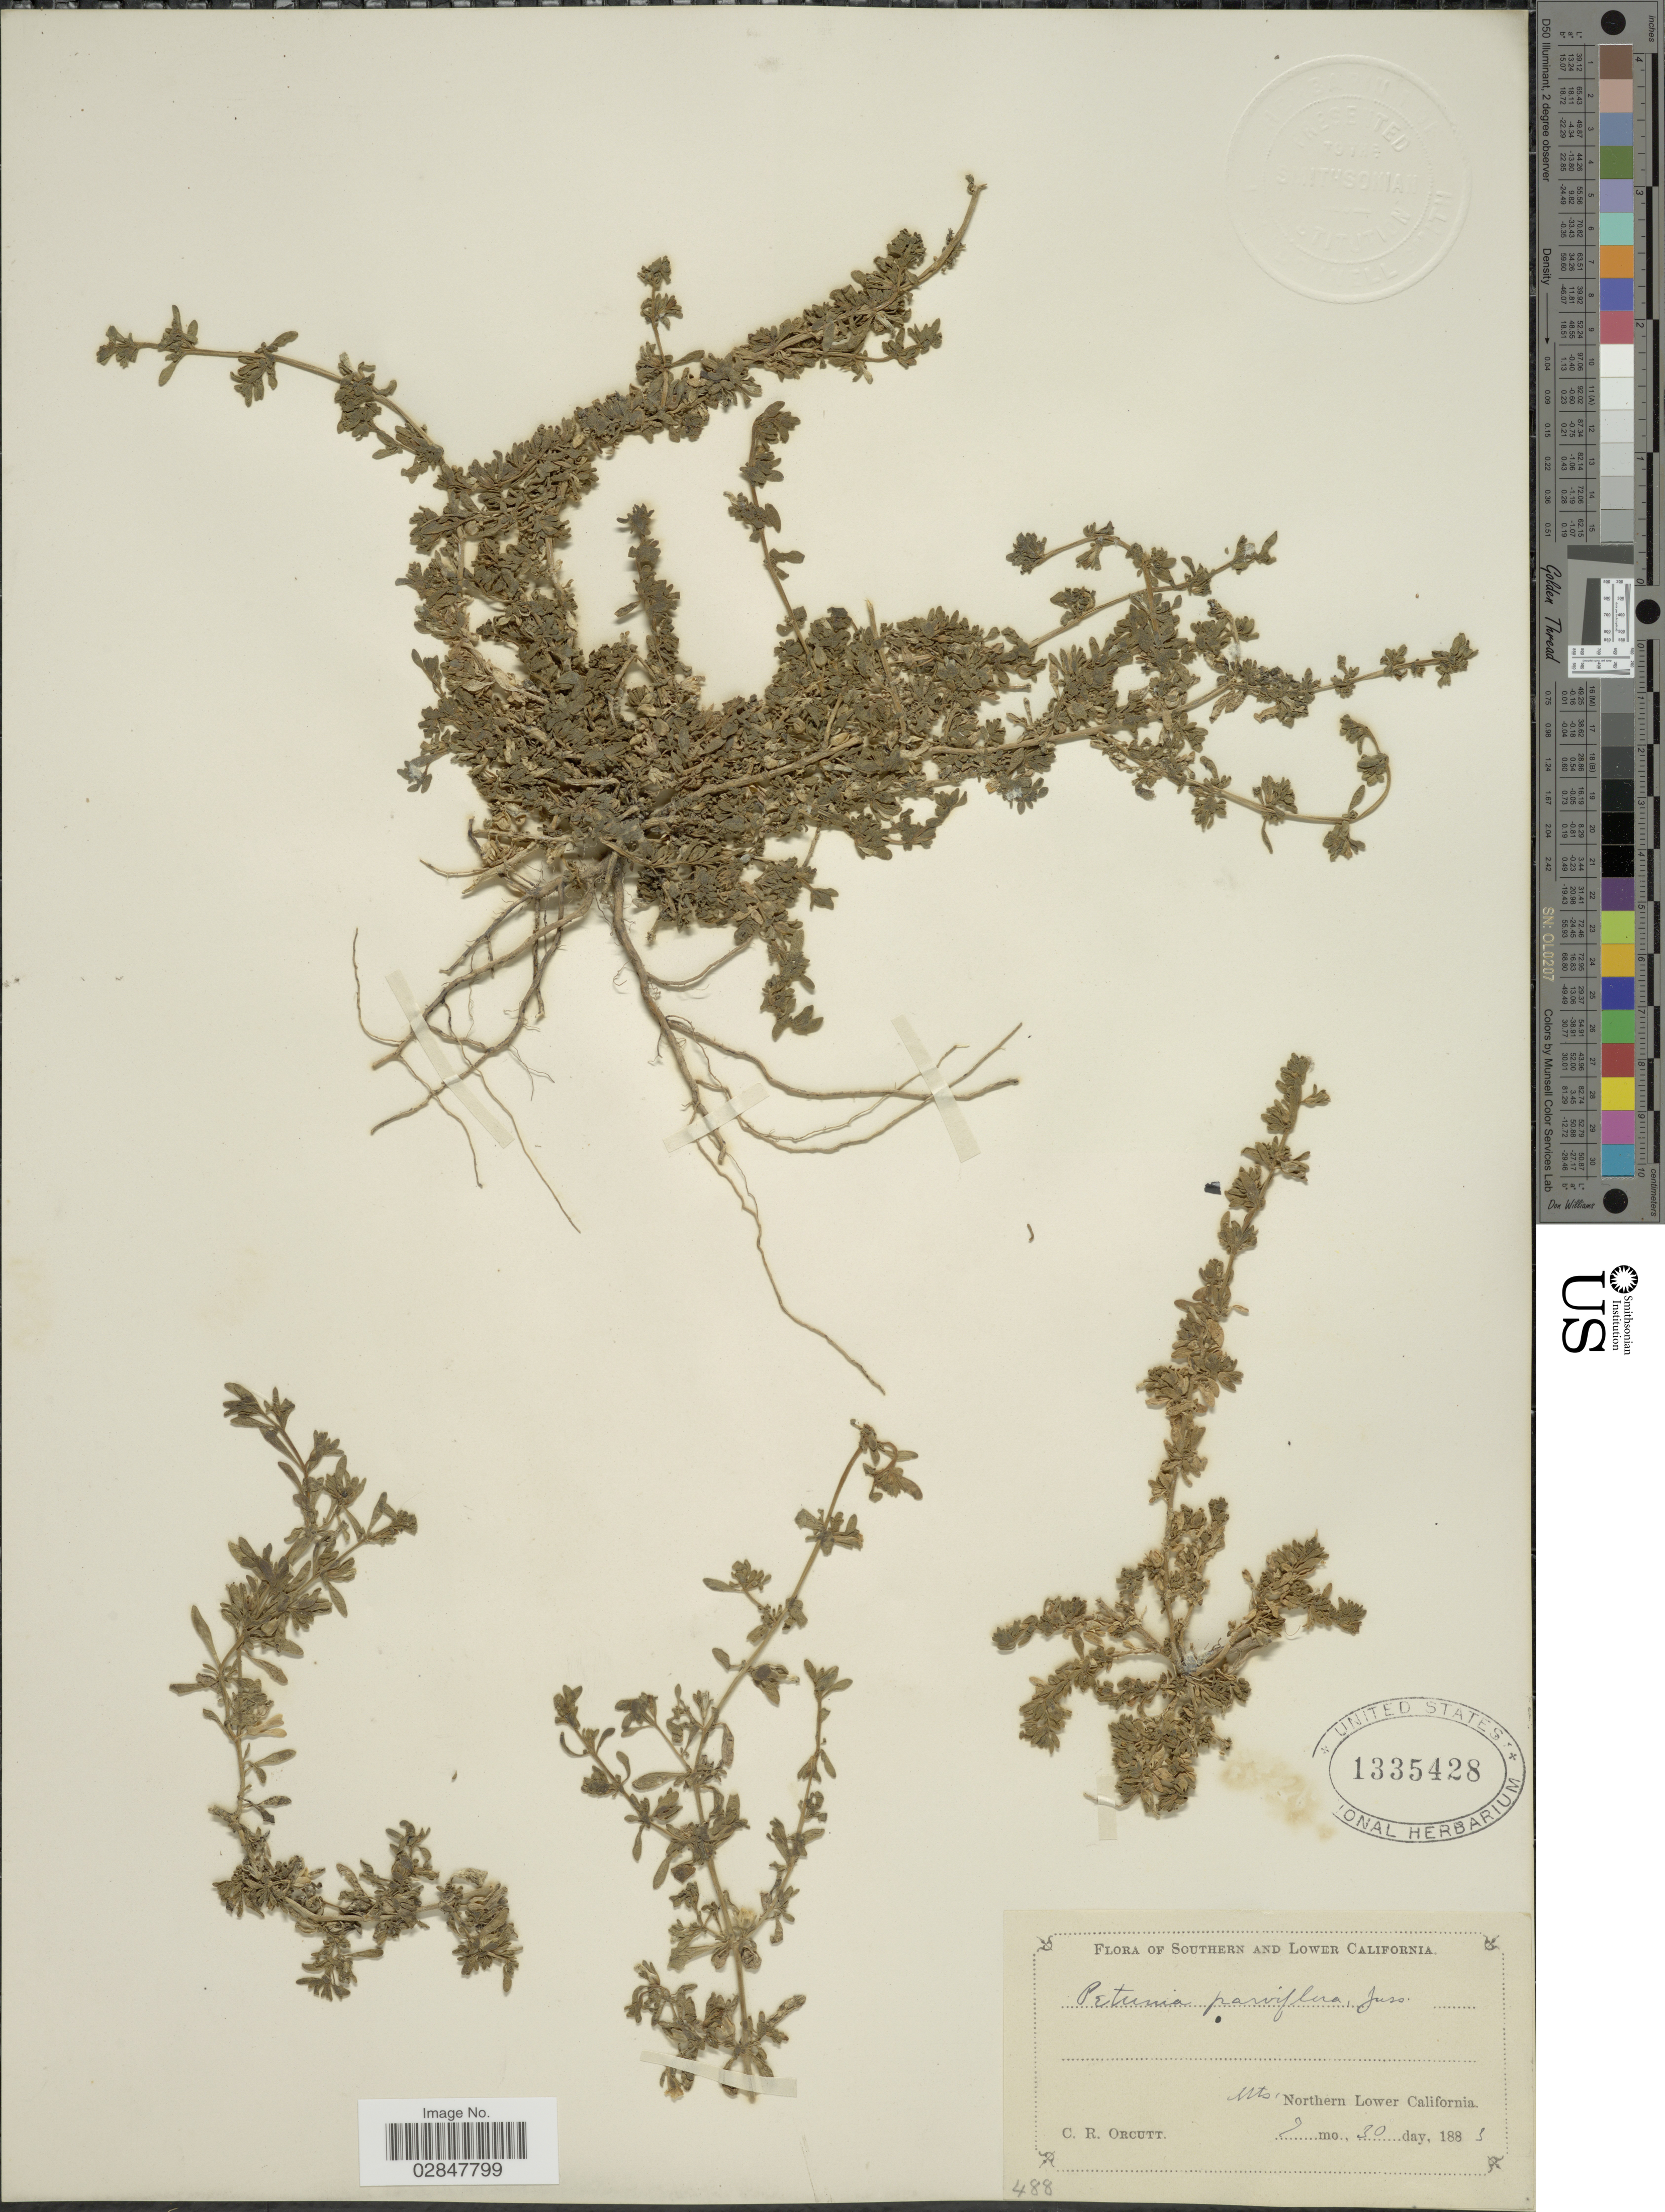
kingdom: Plantae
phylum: Tracheophyta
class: Magnoliopsida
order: Solanales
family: Solanaceae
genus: Petunia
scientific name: Petunia parviflora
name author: Juss.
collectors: C. R. Orcutt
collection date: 1883-09-30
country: Mexico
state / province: Baja California Norte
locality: Mts. Northern Lower California.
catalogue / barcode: US 1335428